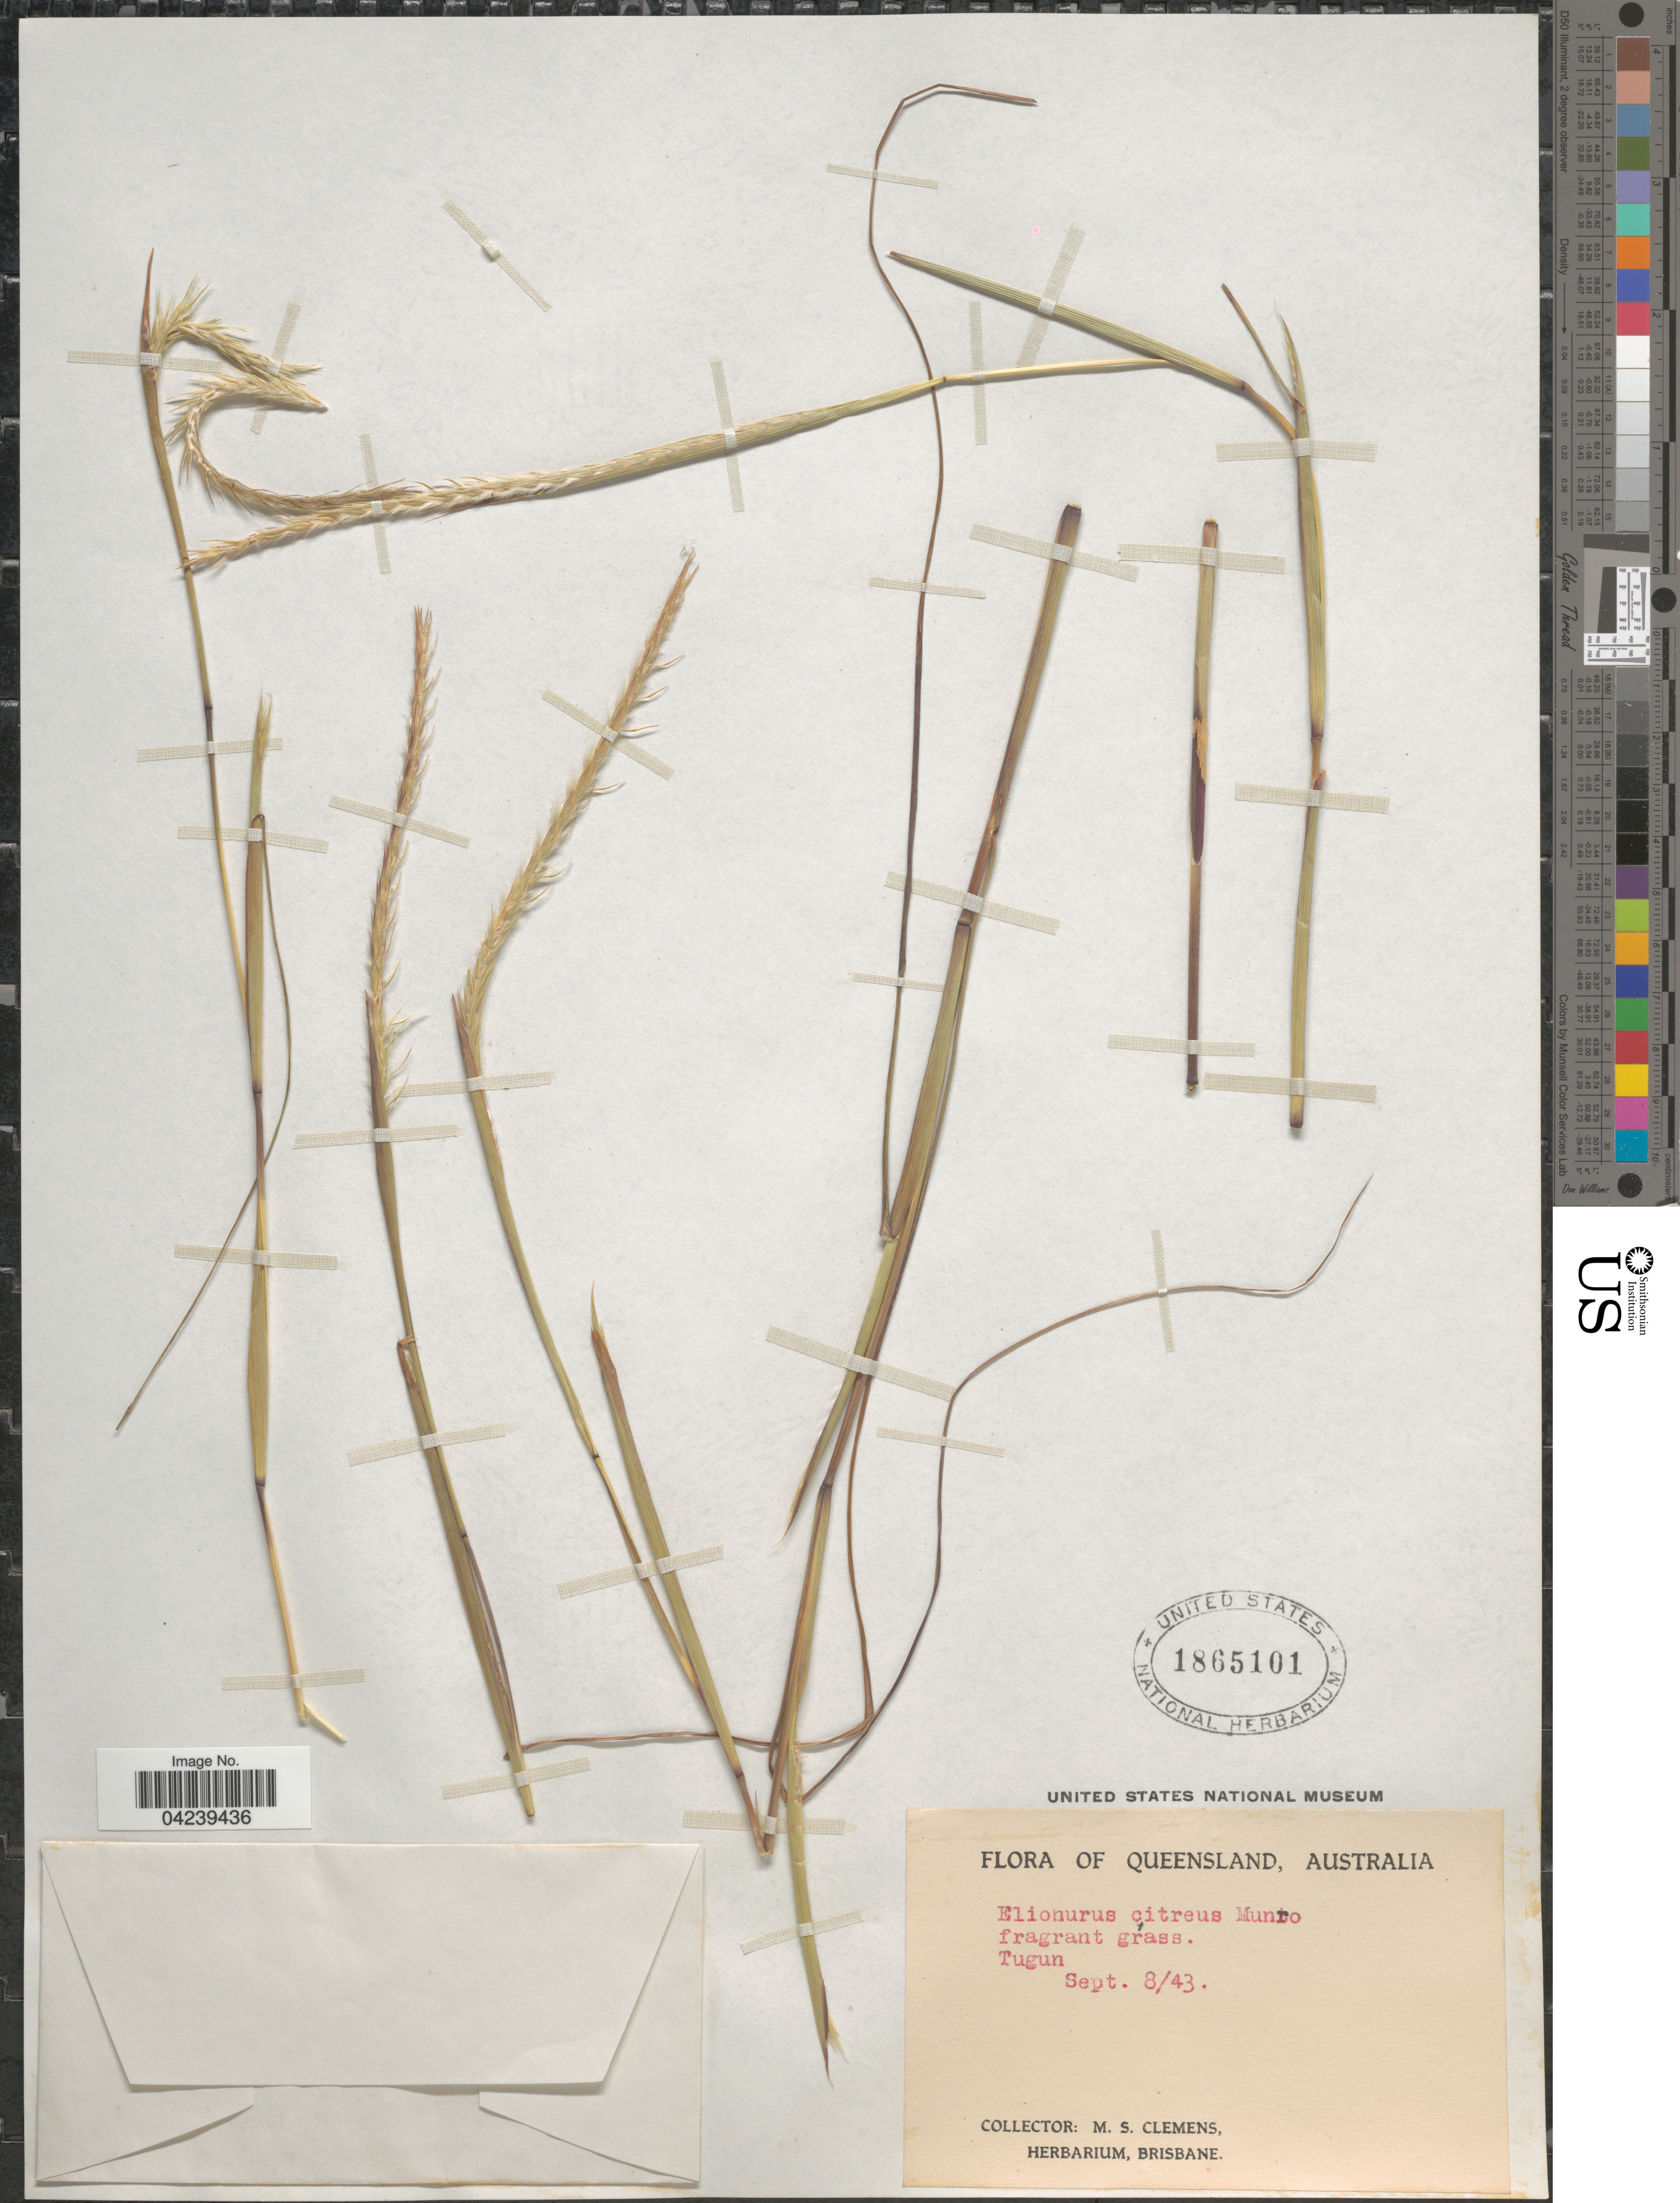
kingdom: Plantae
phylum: Tracheophyta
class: Liliopsida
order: Poales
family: Poaceae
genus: Elionurus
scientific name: Elionurus citreus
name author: (R. Br.) Munro ex Benth.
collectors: M. S. Clemens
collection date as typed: Transcribed d/m/y: 8/9/43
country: Australia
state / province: Queensland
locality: Tugun.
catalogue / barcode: US 1865101